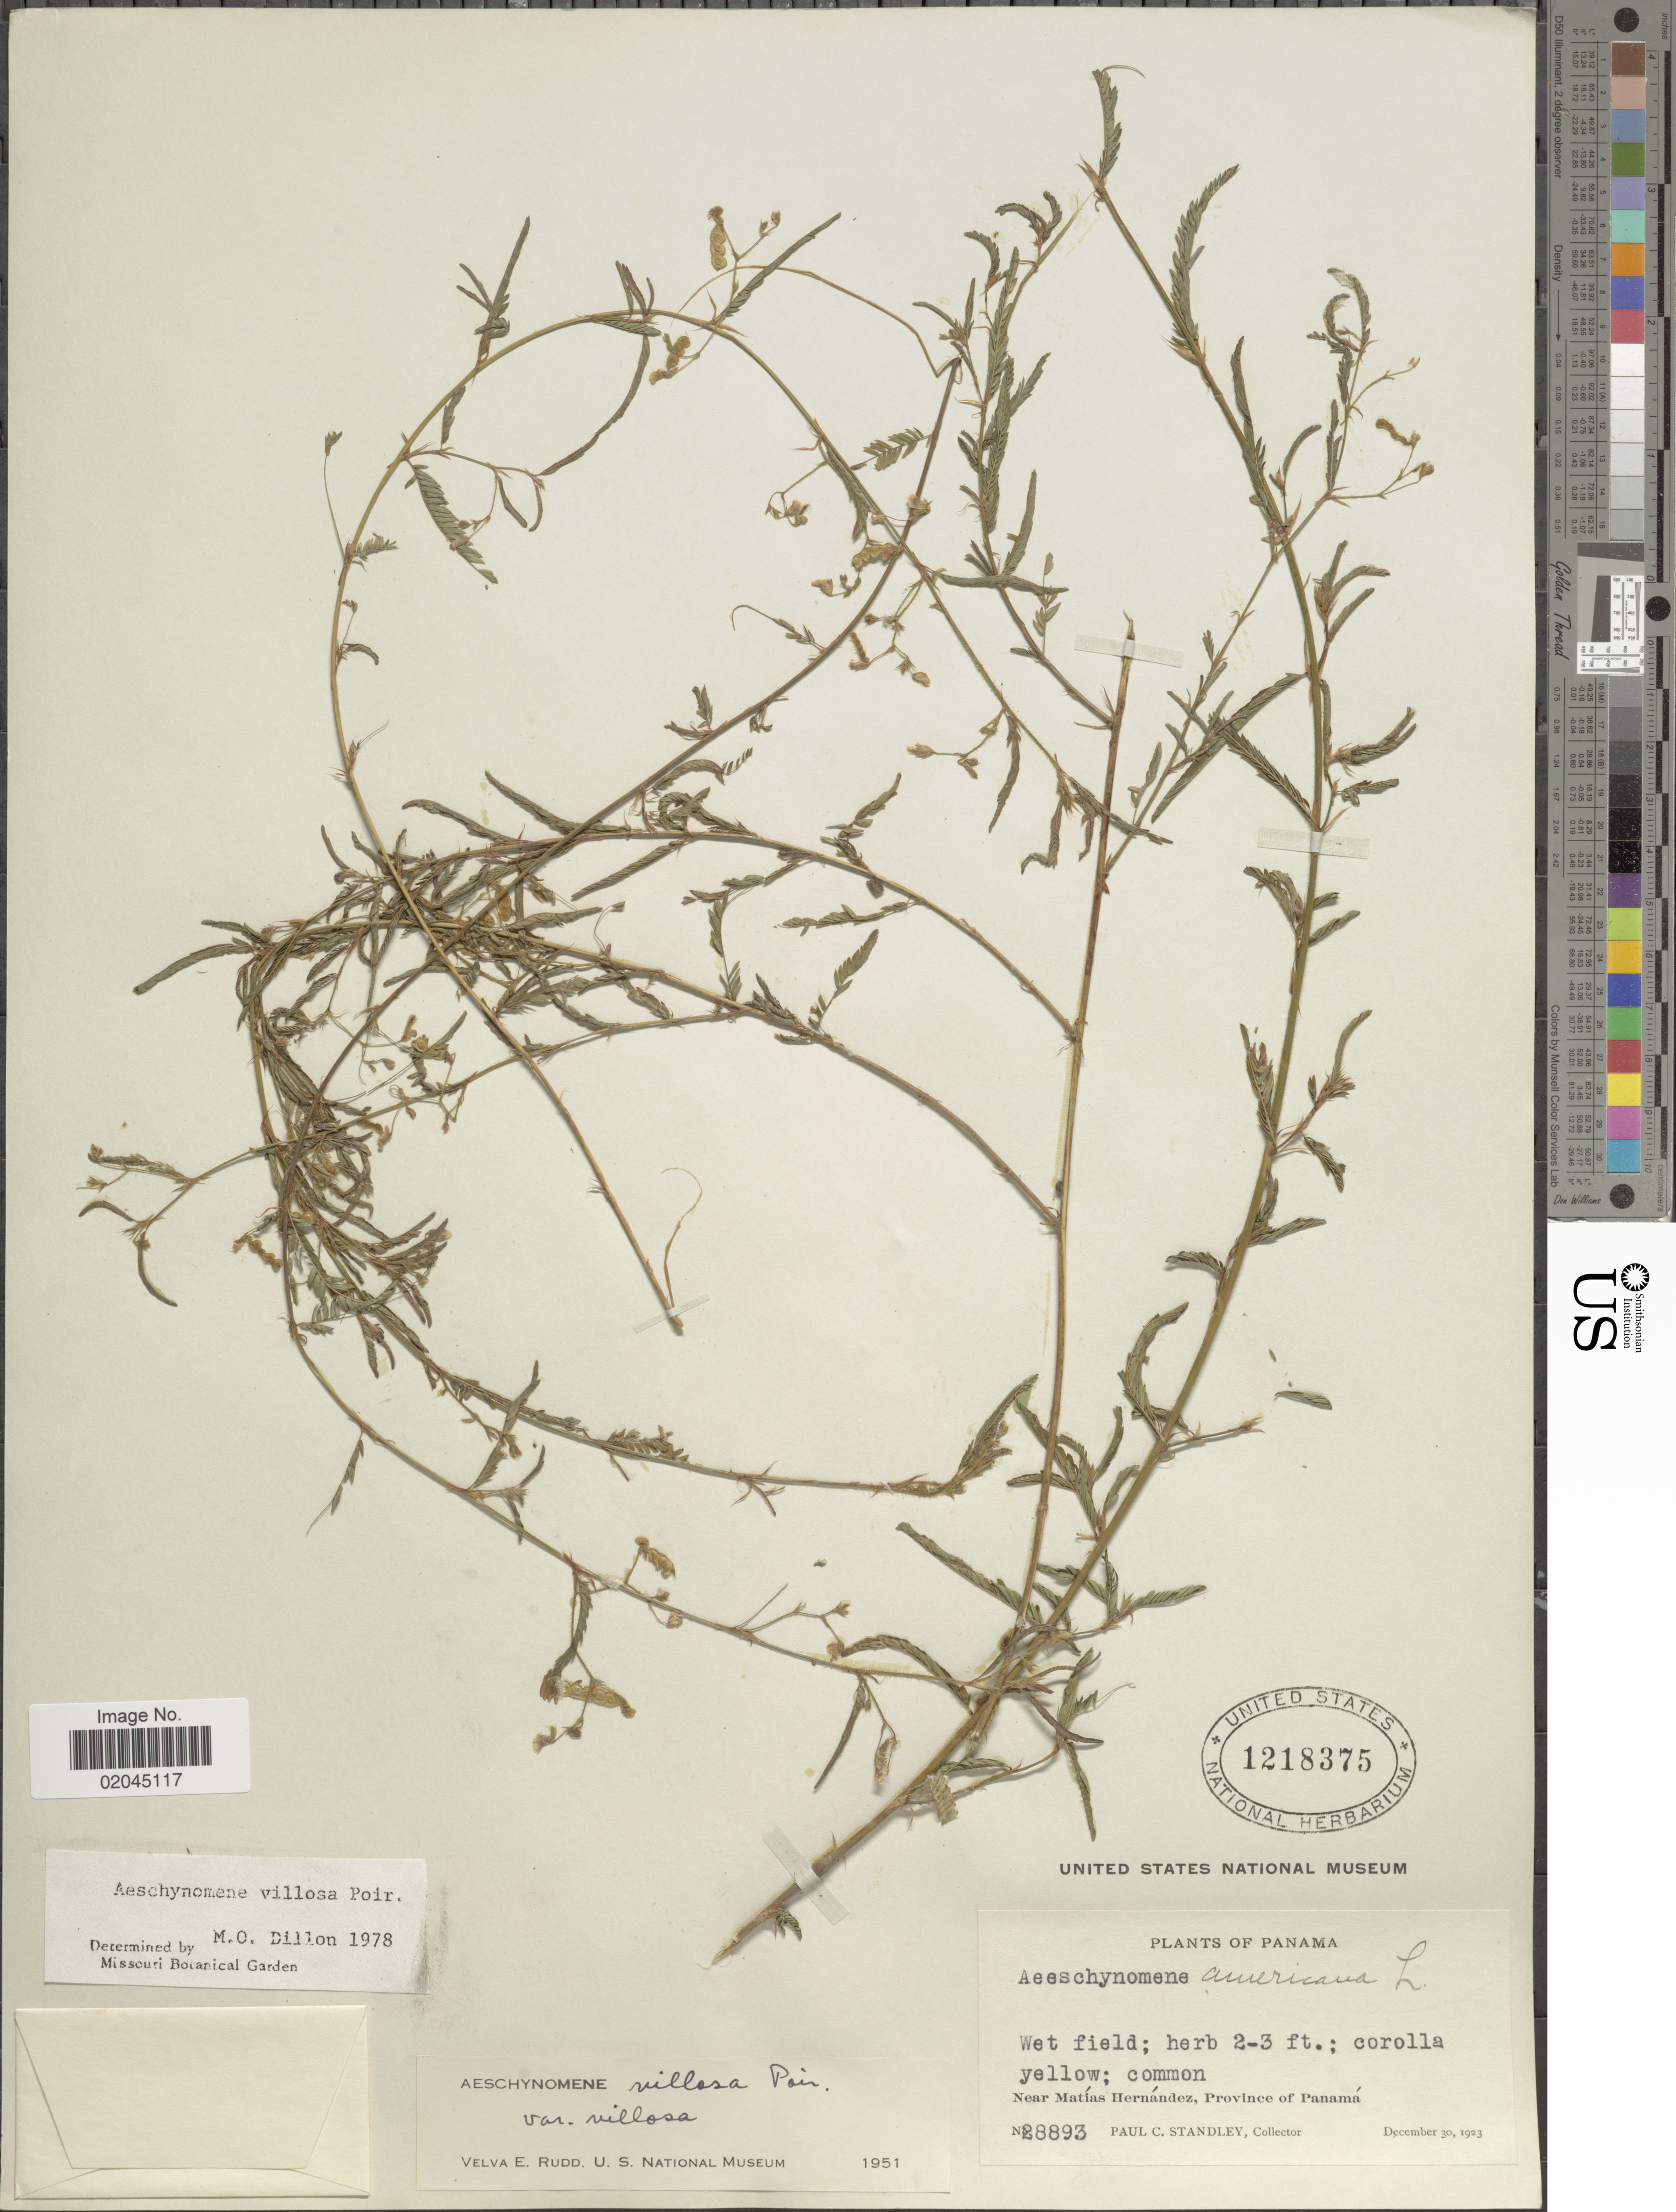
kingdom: Plantae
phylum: Tracheophyta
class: Magnoliopsida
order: Fabales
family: Fabaceae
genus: Aeschynomene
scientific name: Aeschynomene villosa var. villosa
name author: Poir.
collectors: P. C. Standley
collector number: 28893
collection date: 1923-12-30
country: Panama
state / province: Panamá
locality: Near Matias Hernandez, Province of Panama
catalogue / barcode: US 1218375